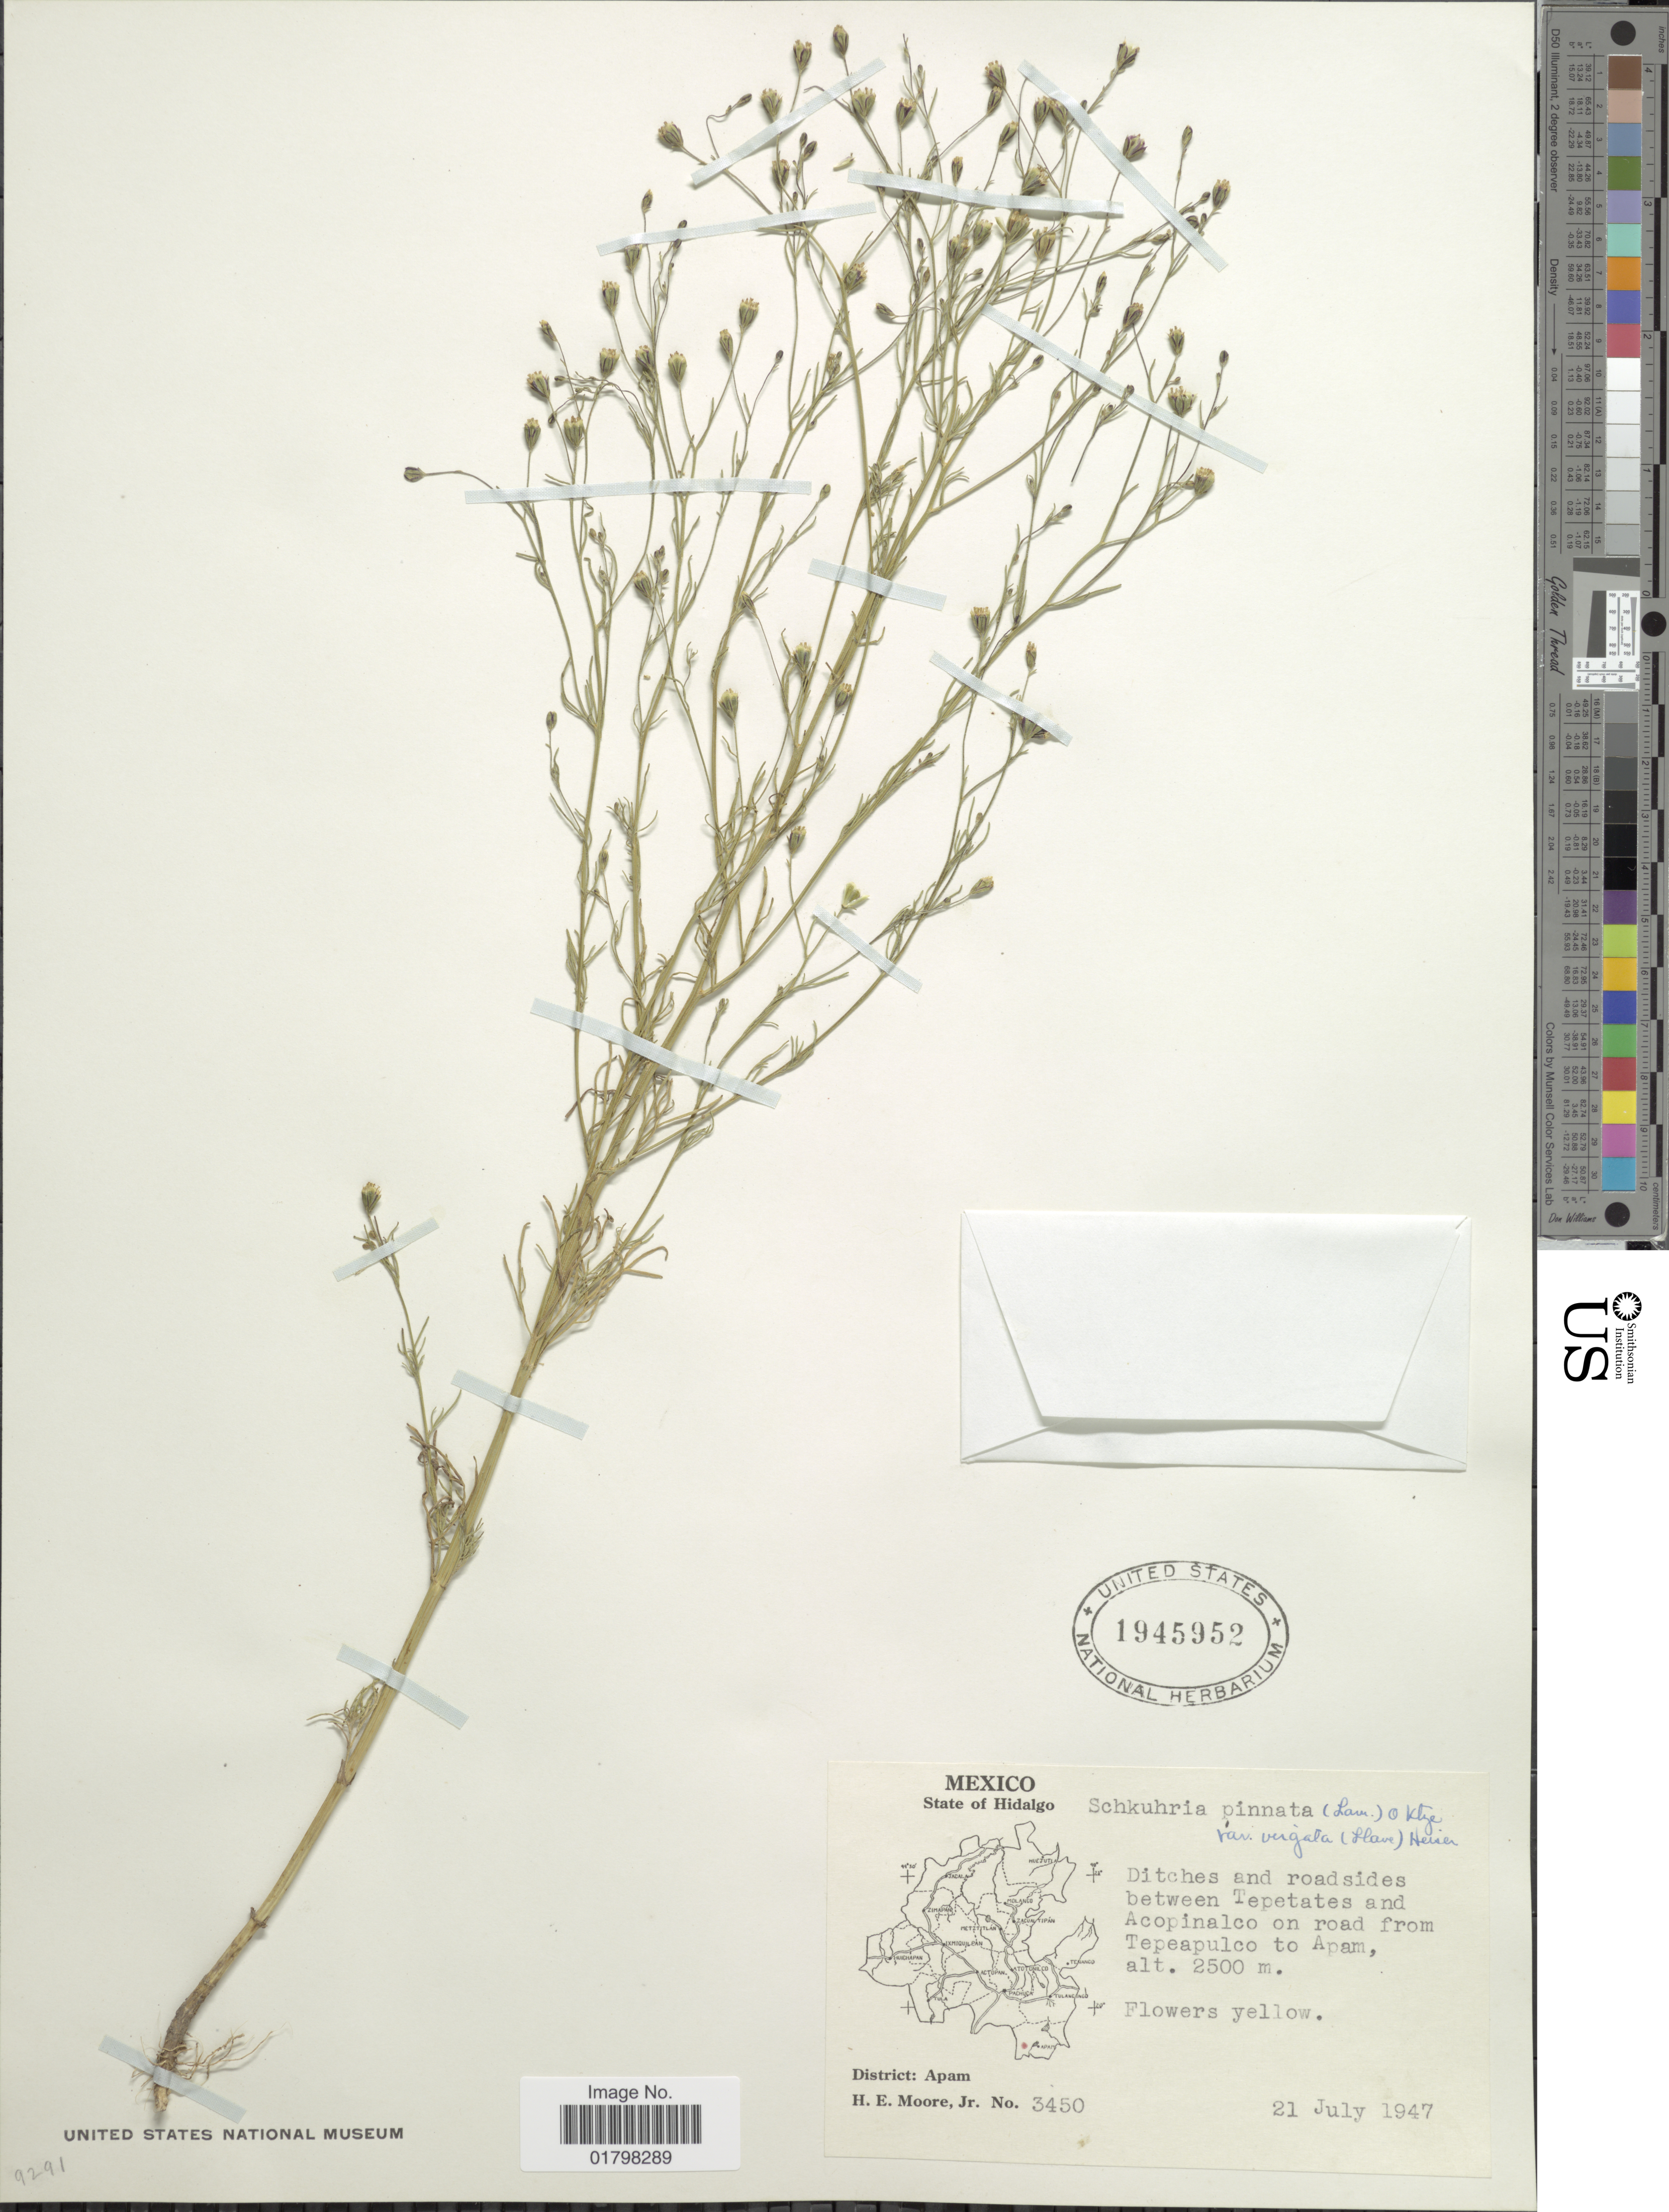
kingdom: Plantae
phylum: Tracheophyta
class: Magnoliopsida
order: Asterales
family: Asteraceae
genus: Schkuhria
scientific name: Schkuhria pinnata var. virgata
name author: (La Llave ex La Llave) Heiser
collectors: H. Moore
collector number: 3450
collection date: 1947-07-21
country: Mexico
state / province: Hidalgo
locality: District: Apam, Ditches and roadsides between Tepetates and Acopinalco on road from Tepeapulco to Apam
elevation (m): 2500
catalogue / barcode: US 1945952